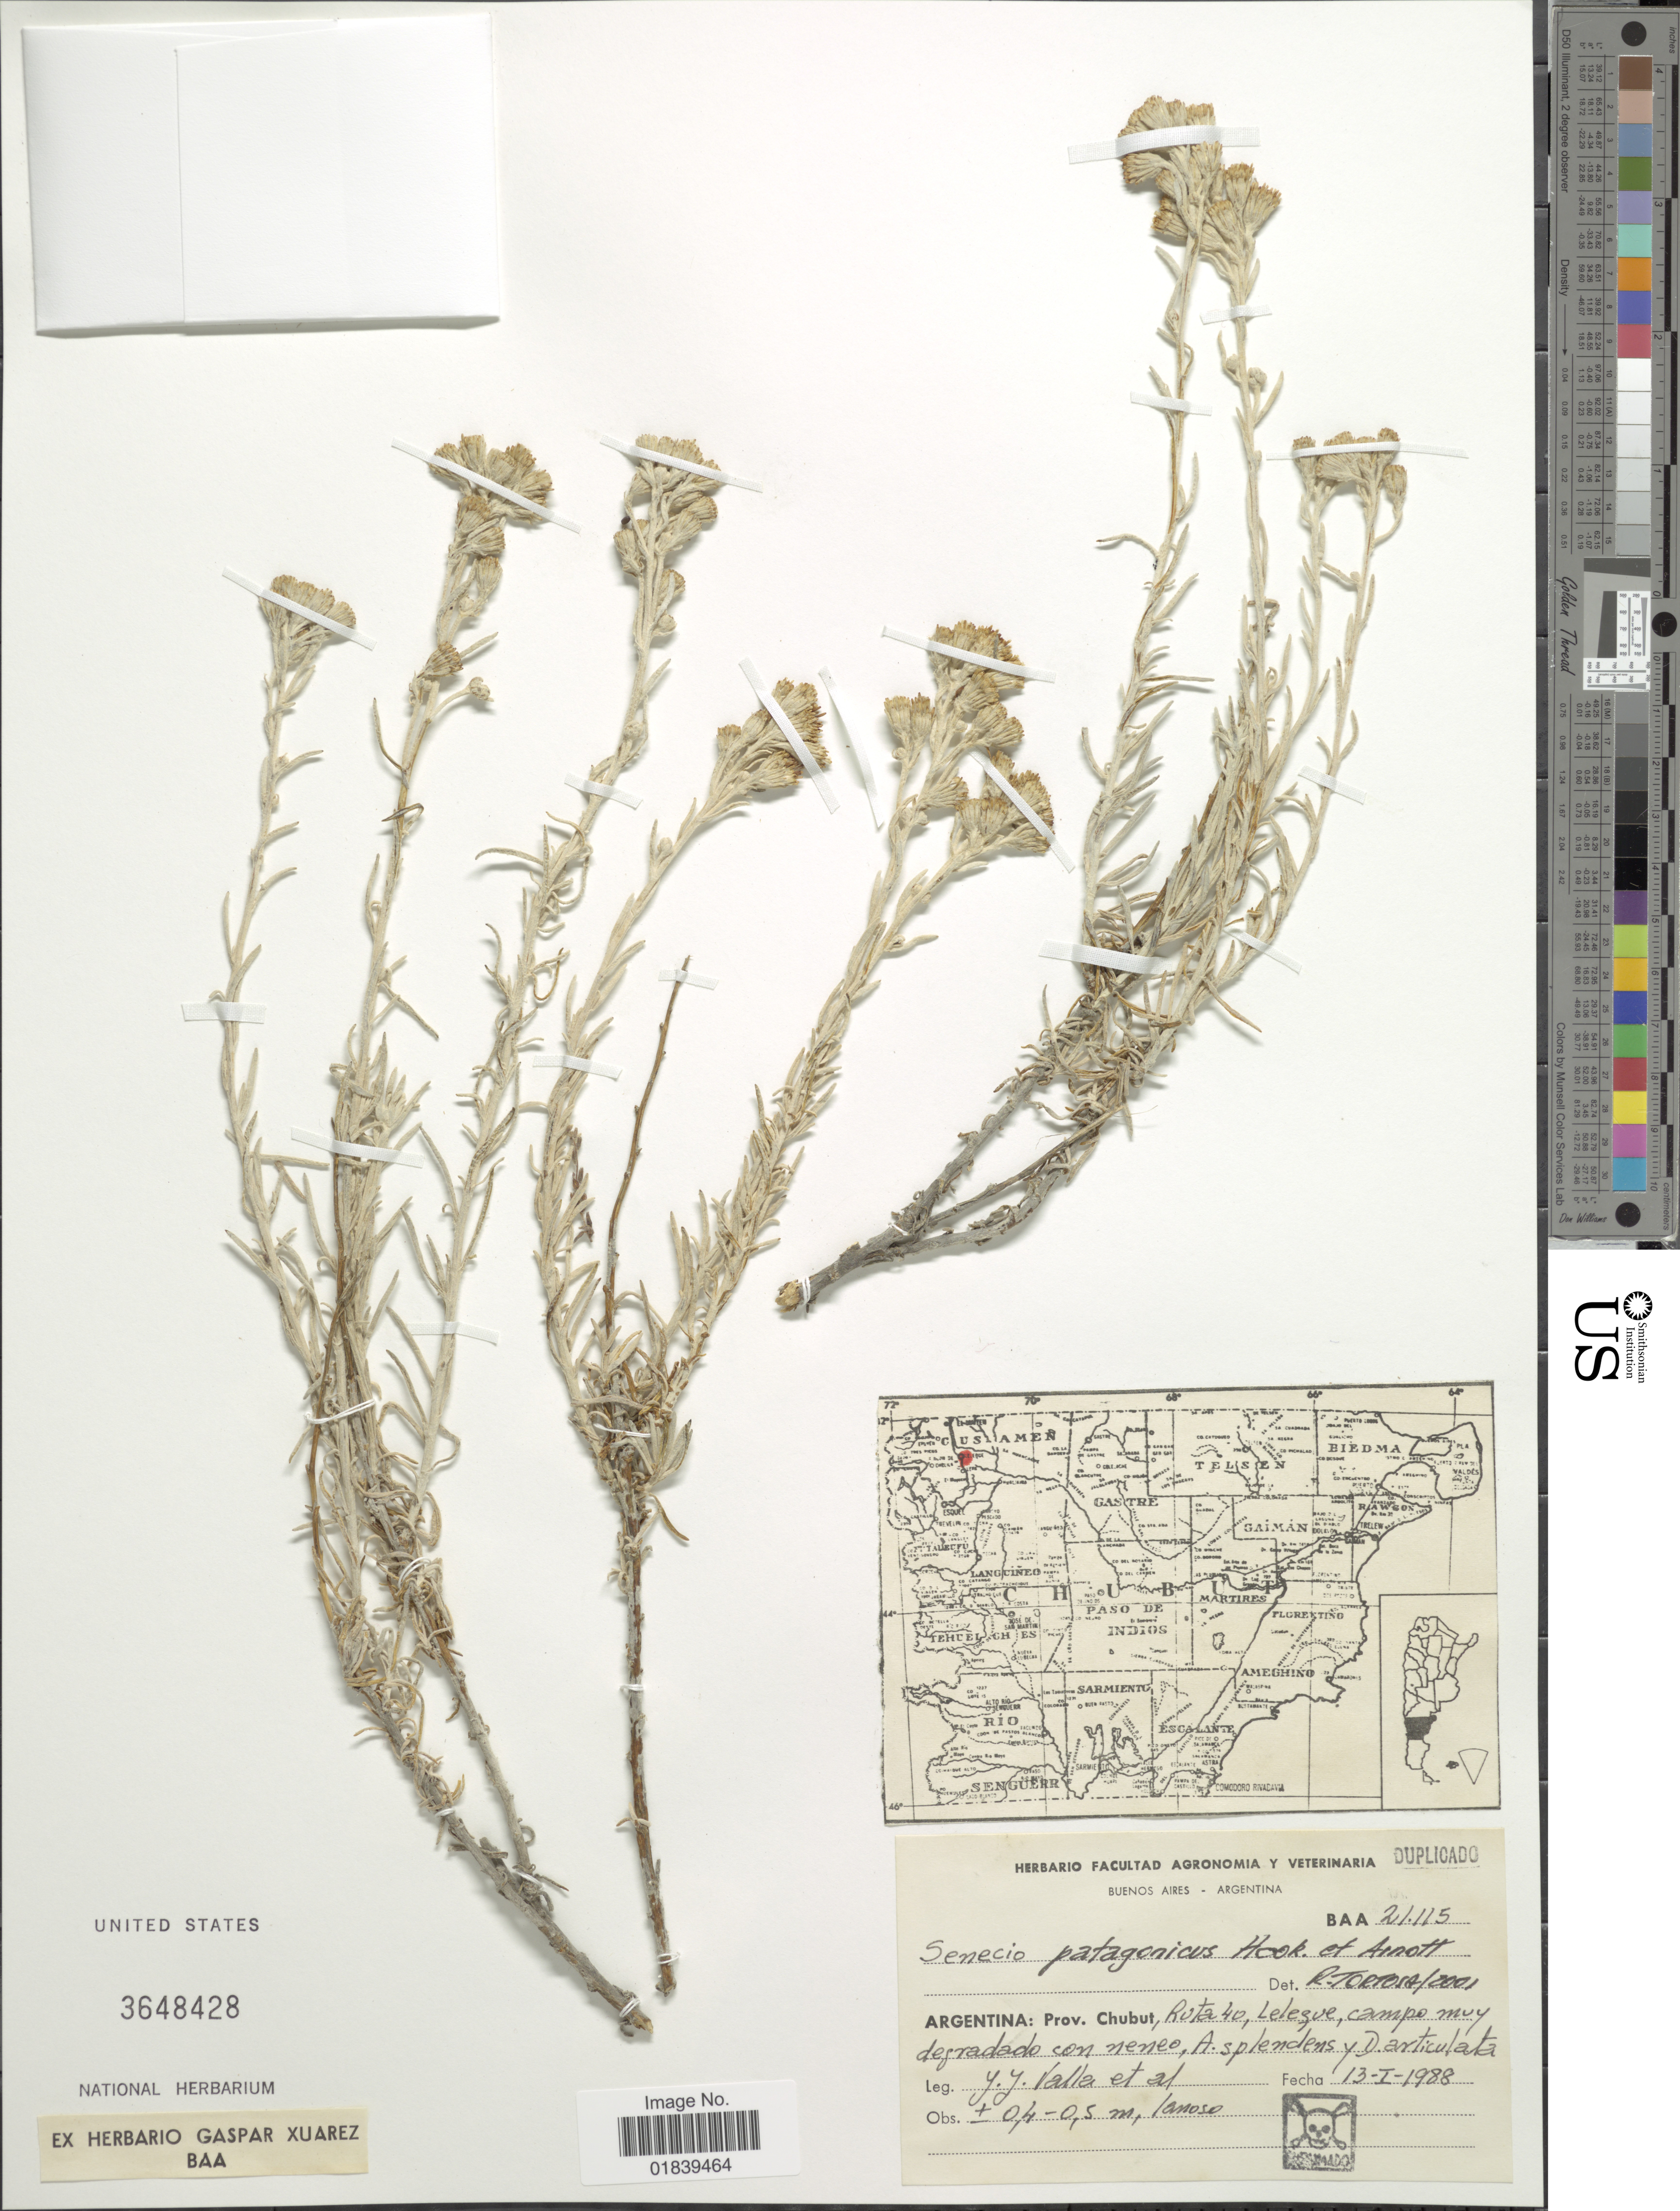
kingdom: Plantae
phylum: Tracheophyta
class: Magnoliopsida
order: Asterales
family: Asteraceae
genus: Senecio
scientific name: Senecio patagonicus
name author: Hook. & Arn.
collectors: J. Valla & et al.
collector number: BAA21115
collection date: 1988-01-13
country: Argentina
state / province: Chubut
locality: Ruta 40, Leleque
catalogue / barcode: US 3648428